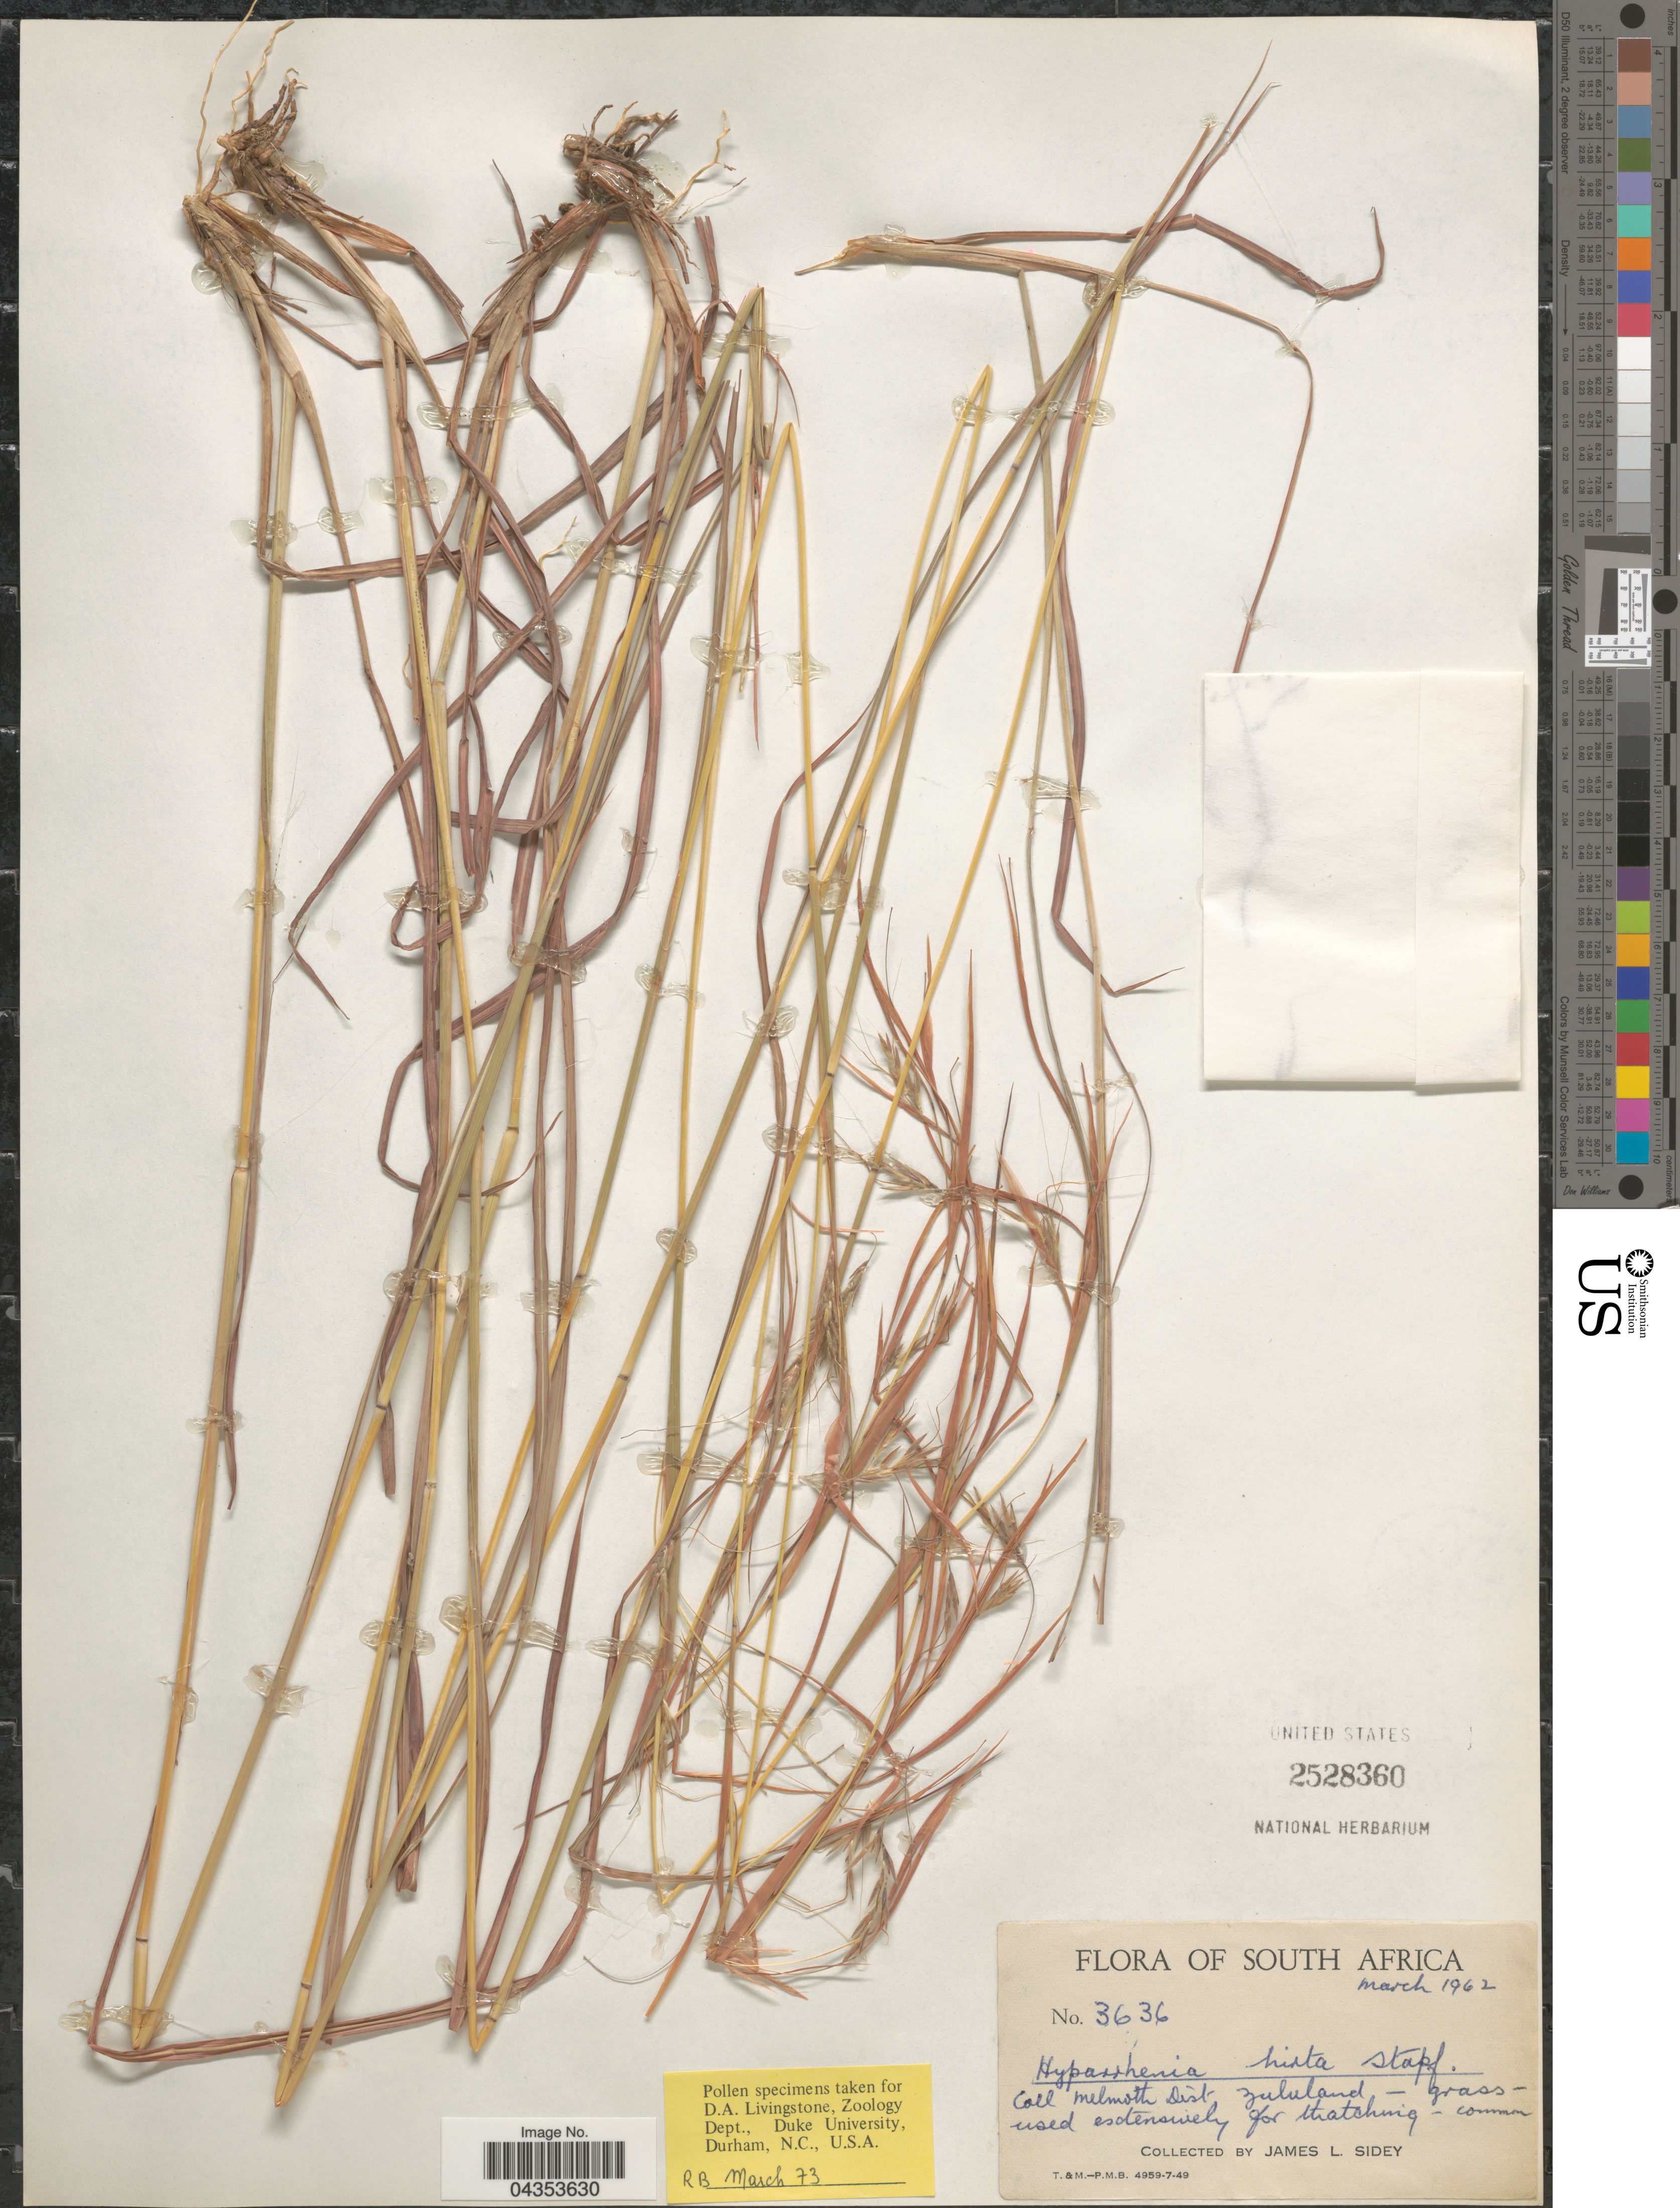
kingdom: Plantae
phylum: Tracheophyta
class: Liliopsida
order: Poales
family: Poaceae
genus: Hyparrhenia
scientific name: Hyparrhenia hirta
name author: (L.) Stapf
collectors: J. L. Sidey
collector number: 3636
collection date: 1962-03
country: South Africa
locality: Coll Melmoth Dist, Zululand.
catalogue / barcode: US 2528360